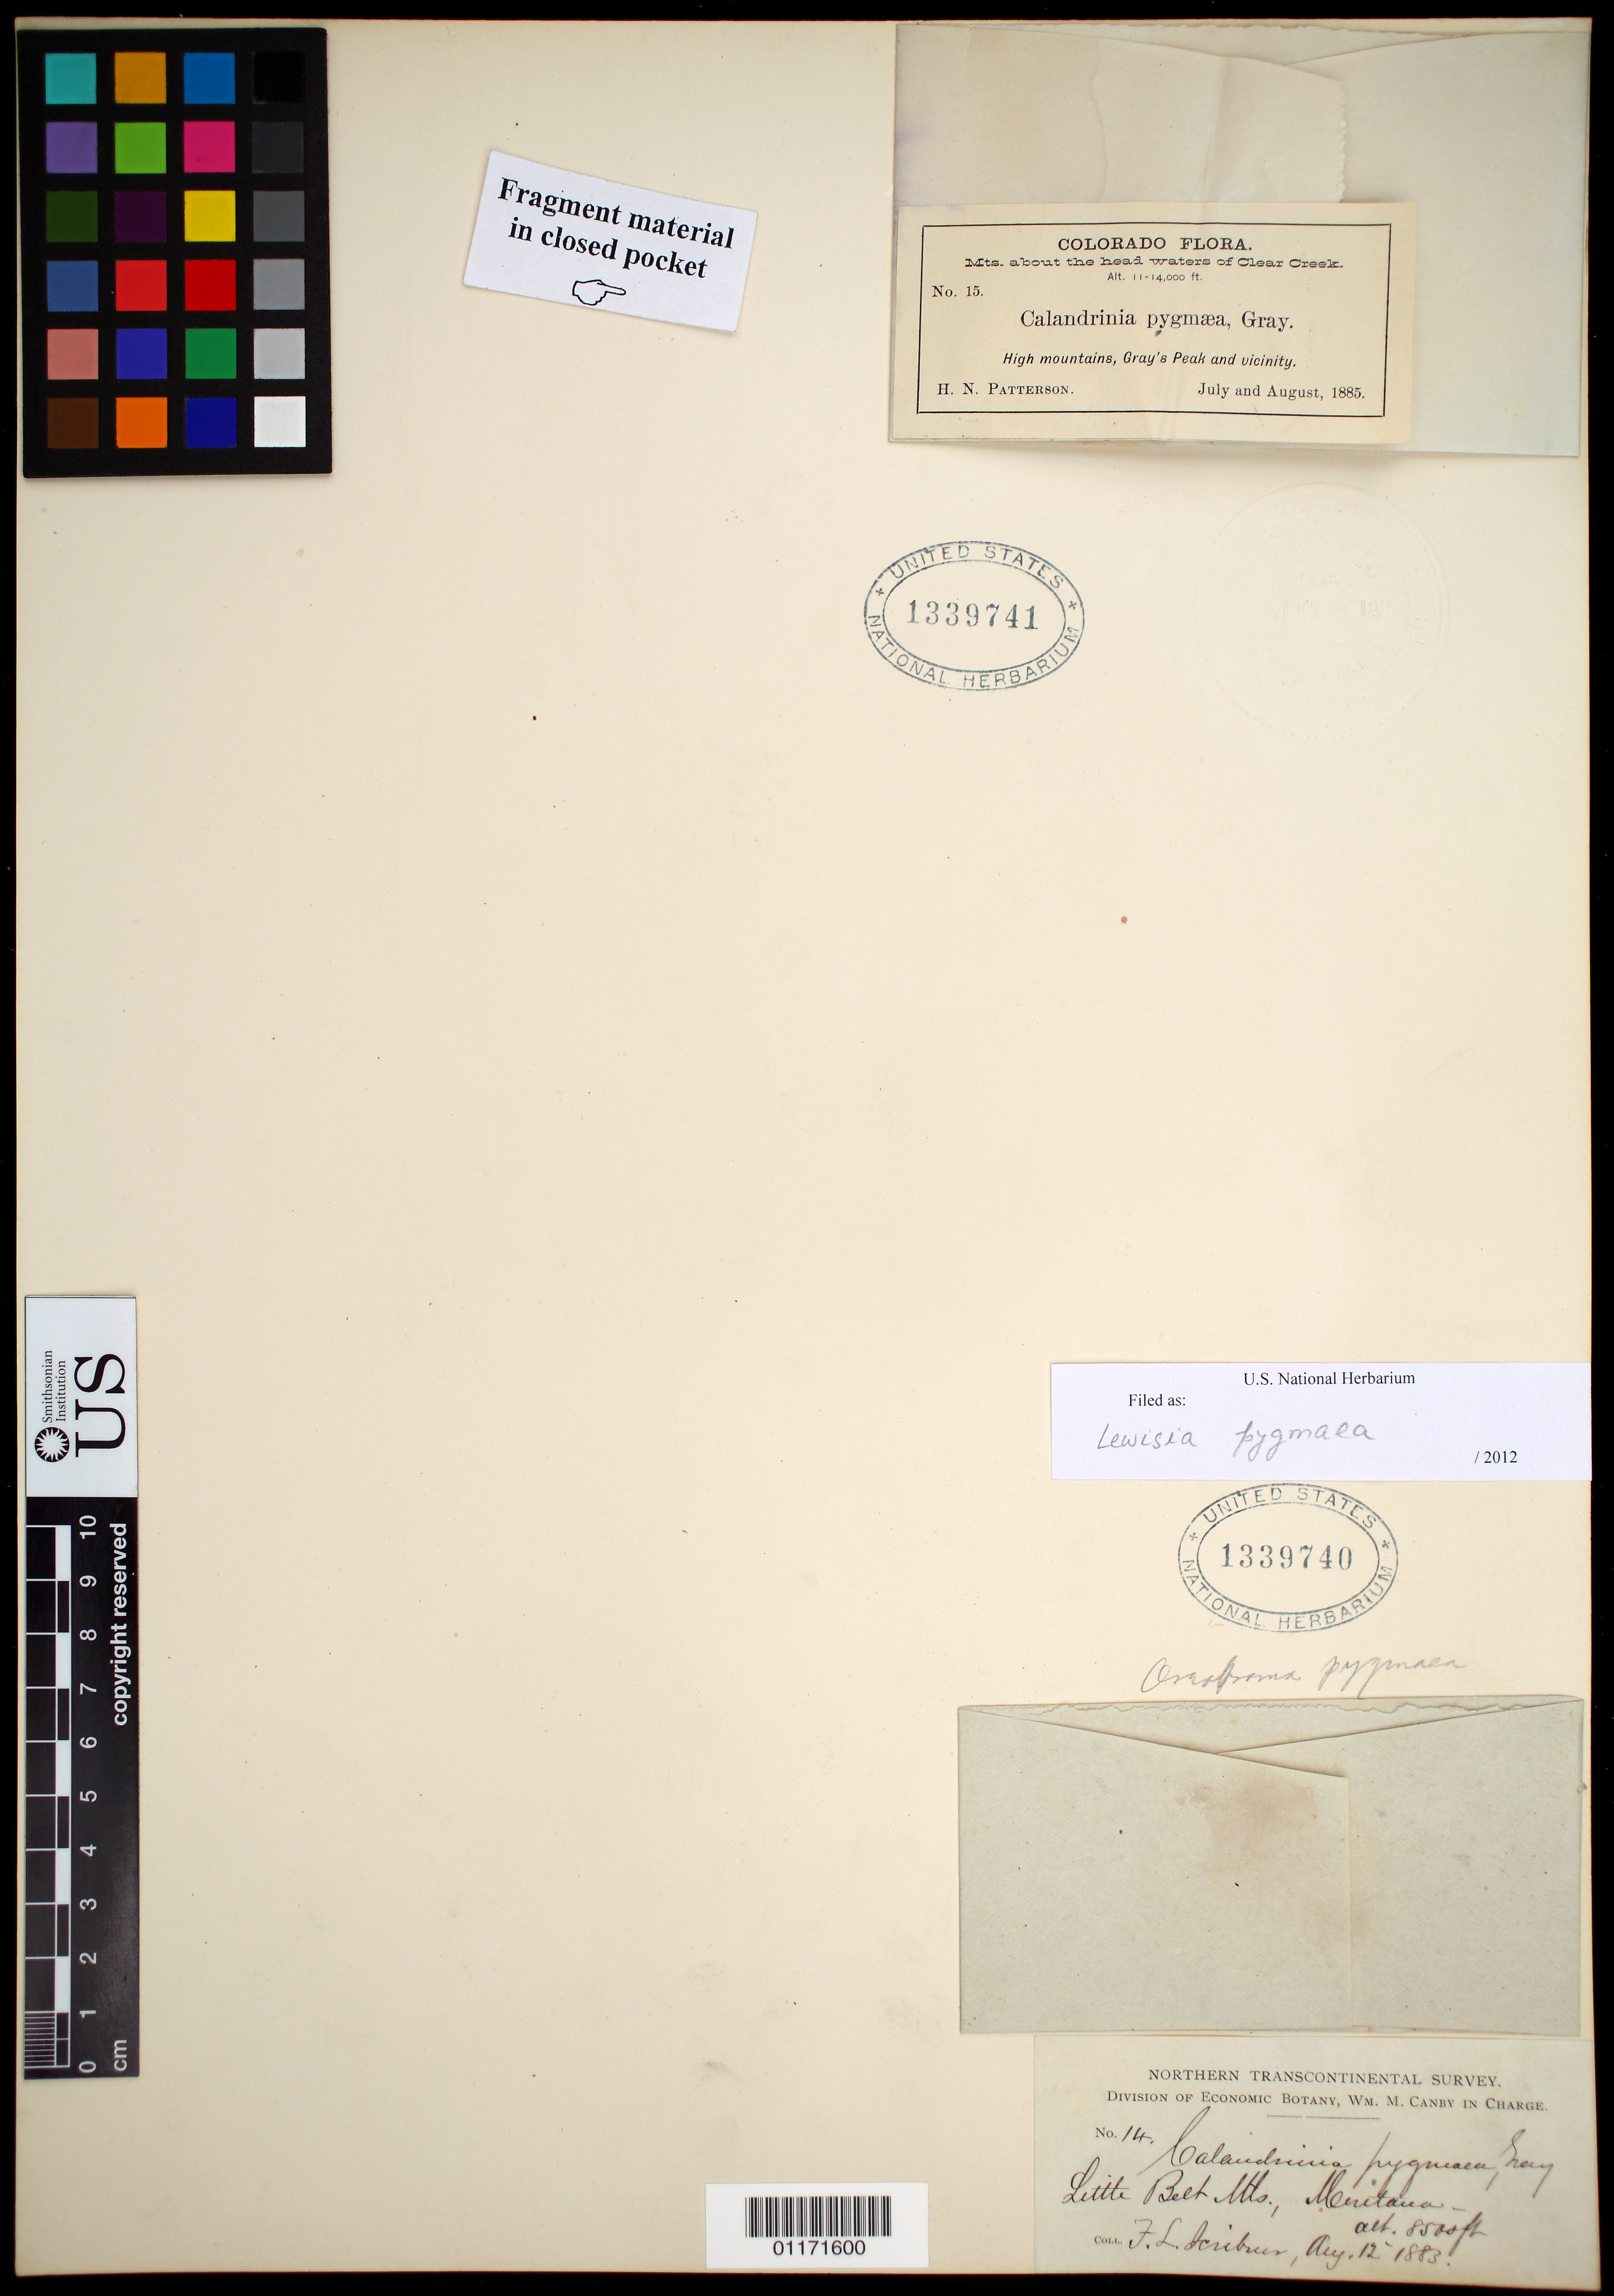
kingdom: Plantae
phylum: Tracheophyta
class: Magnoliopsida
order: Caryophyllales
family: Montiaceae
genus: Lewisia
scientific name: Lewisia pygmaea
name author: (A. Gray) B.L. Rob.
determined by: Strong, Mark T., (BOT), Smithsonian Institution - National Museum of Natural History (UNITED STATES)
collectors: F. L. Scribner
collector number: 14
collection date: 1883-08-12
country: United States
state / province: Montana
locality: Little Belt Mts.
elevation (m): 2591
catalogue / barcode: US 1339740